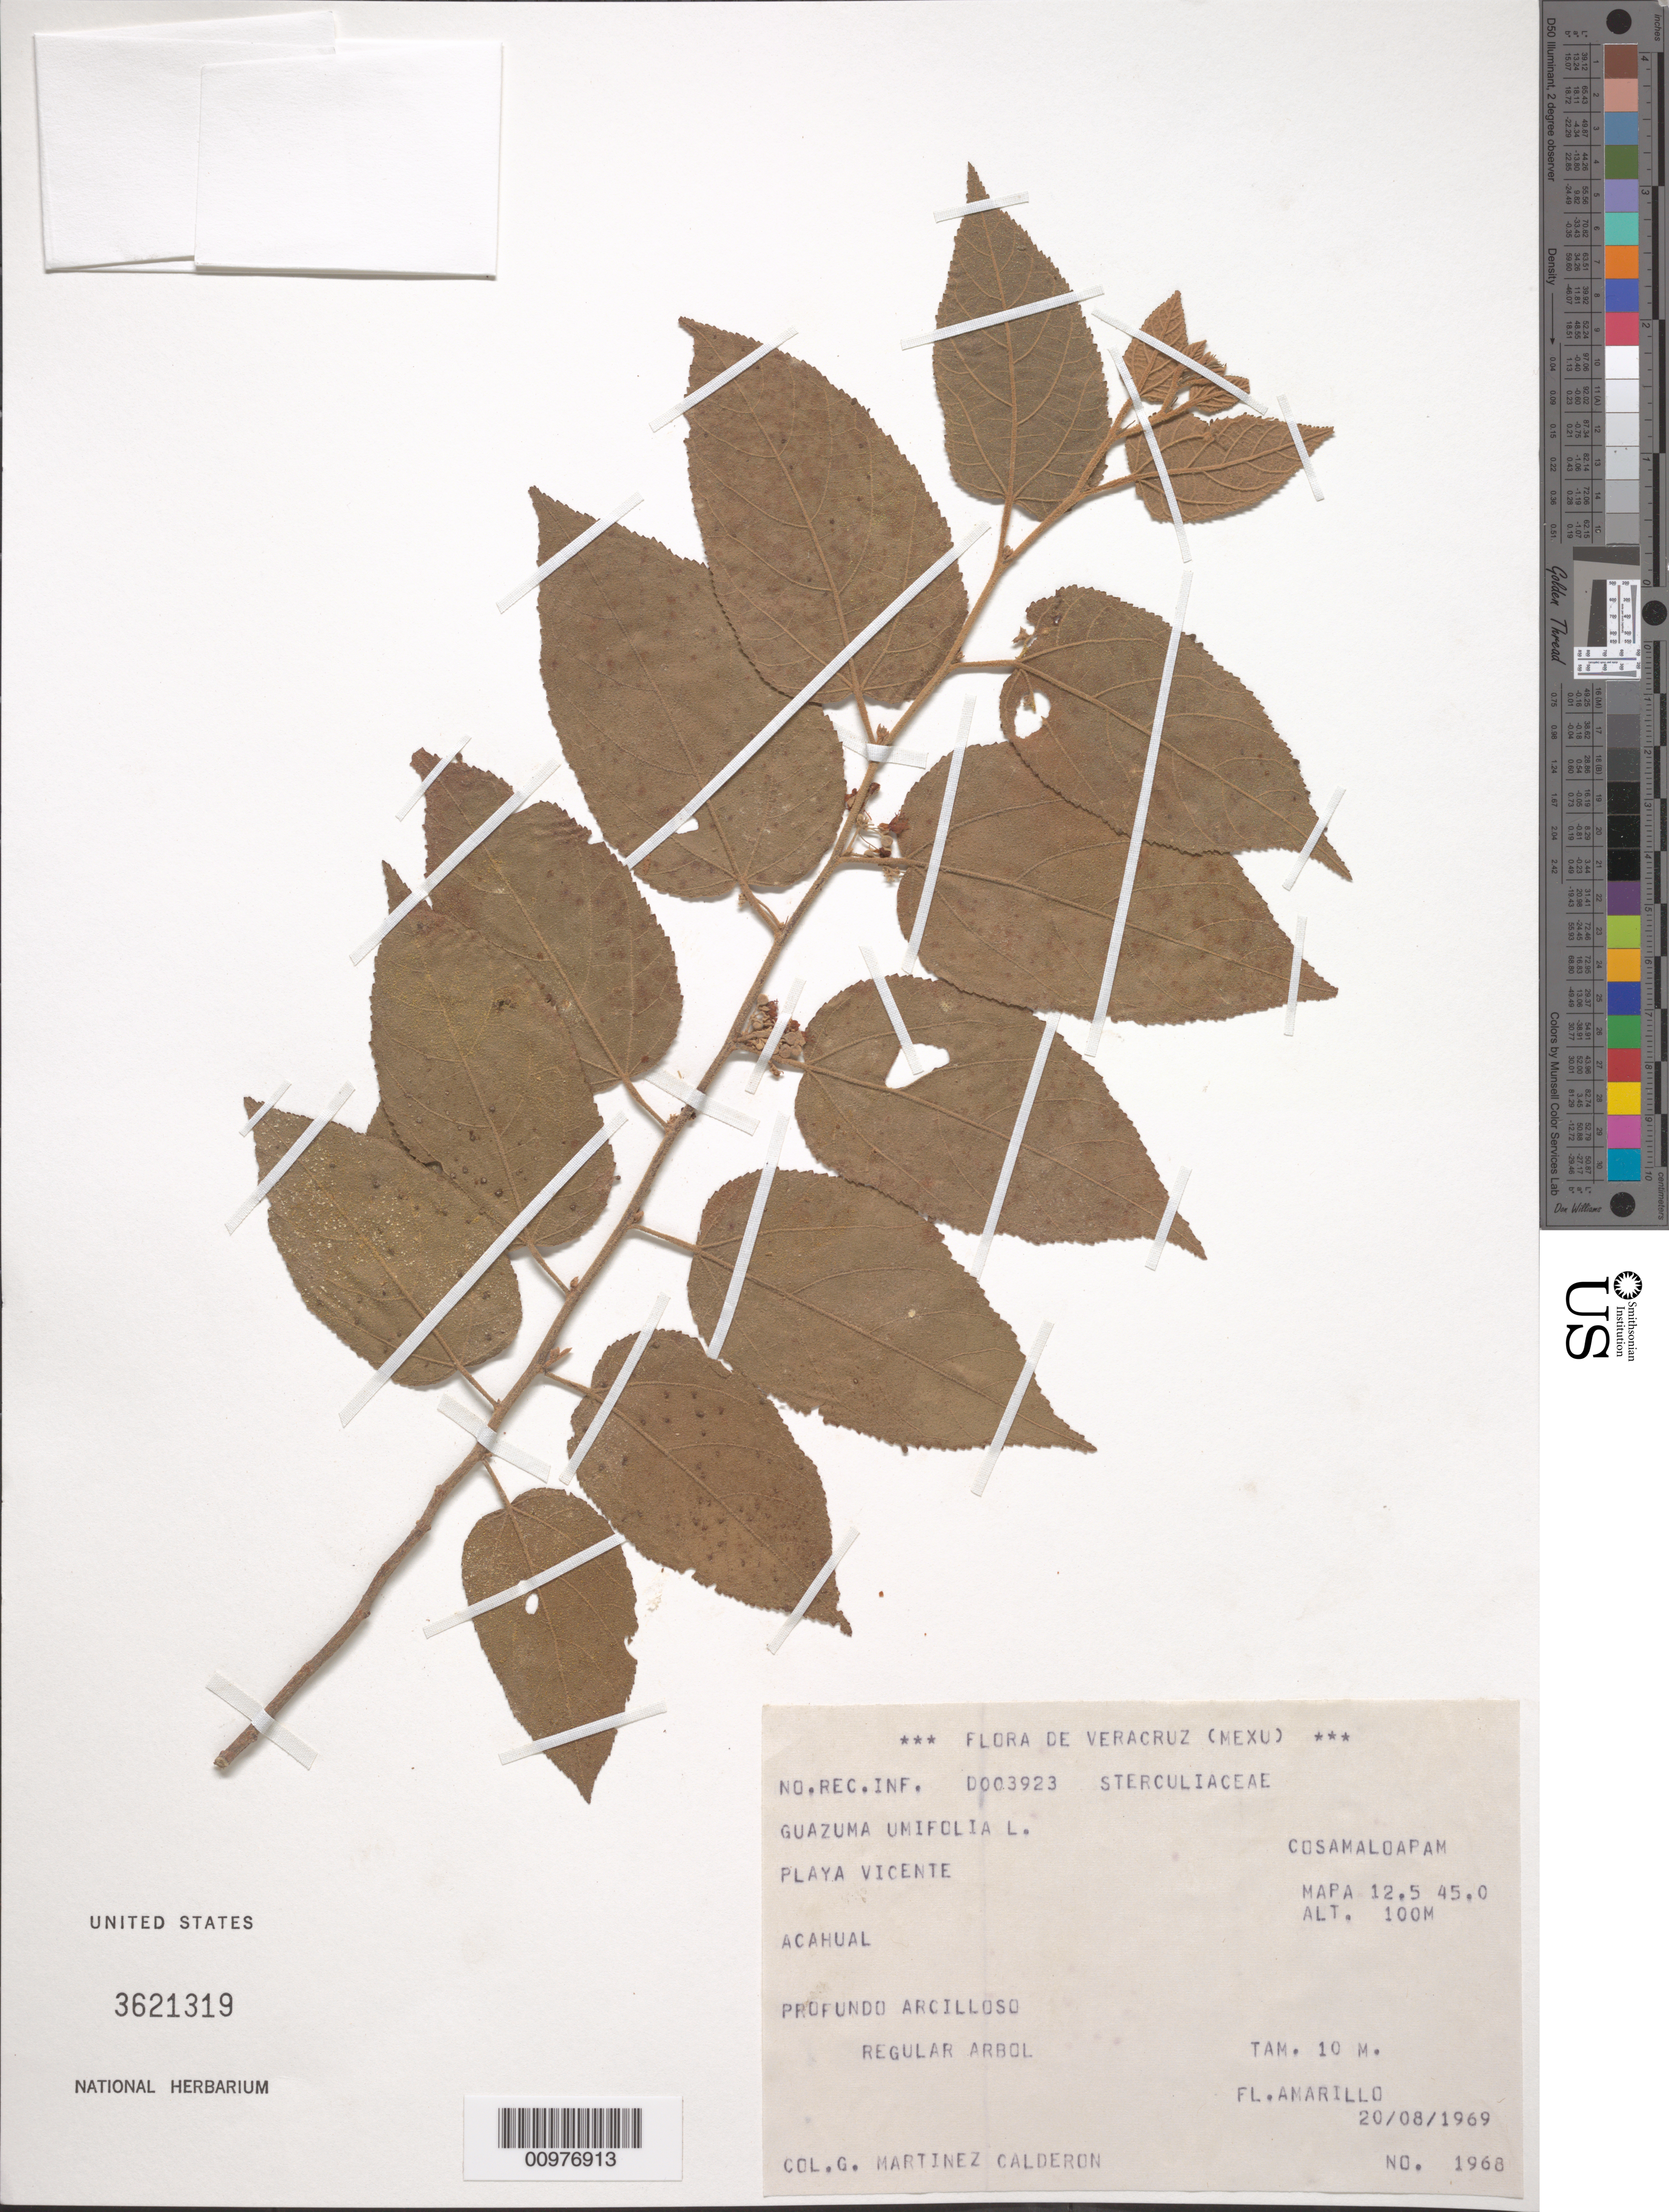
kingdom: Plantae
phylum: Tracheophyta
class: Magnoliopsida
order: Malvales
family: Malvaceae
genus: Guazuma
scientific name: Guazuma ulmifolia var. ulmifolia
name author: Lam.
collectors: G. Martínez Calderón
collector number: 1968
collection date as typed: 20/08/1969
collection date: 1969-08-20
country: Mexico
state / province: Veracruz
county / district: Cosamaloapan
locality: Playa Vicente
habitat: profundo arcilloso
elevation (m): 100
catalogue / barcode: US 3621319